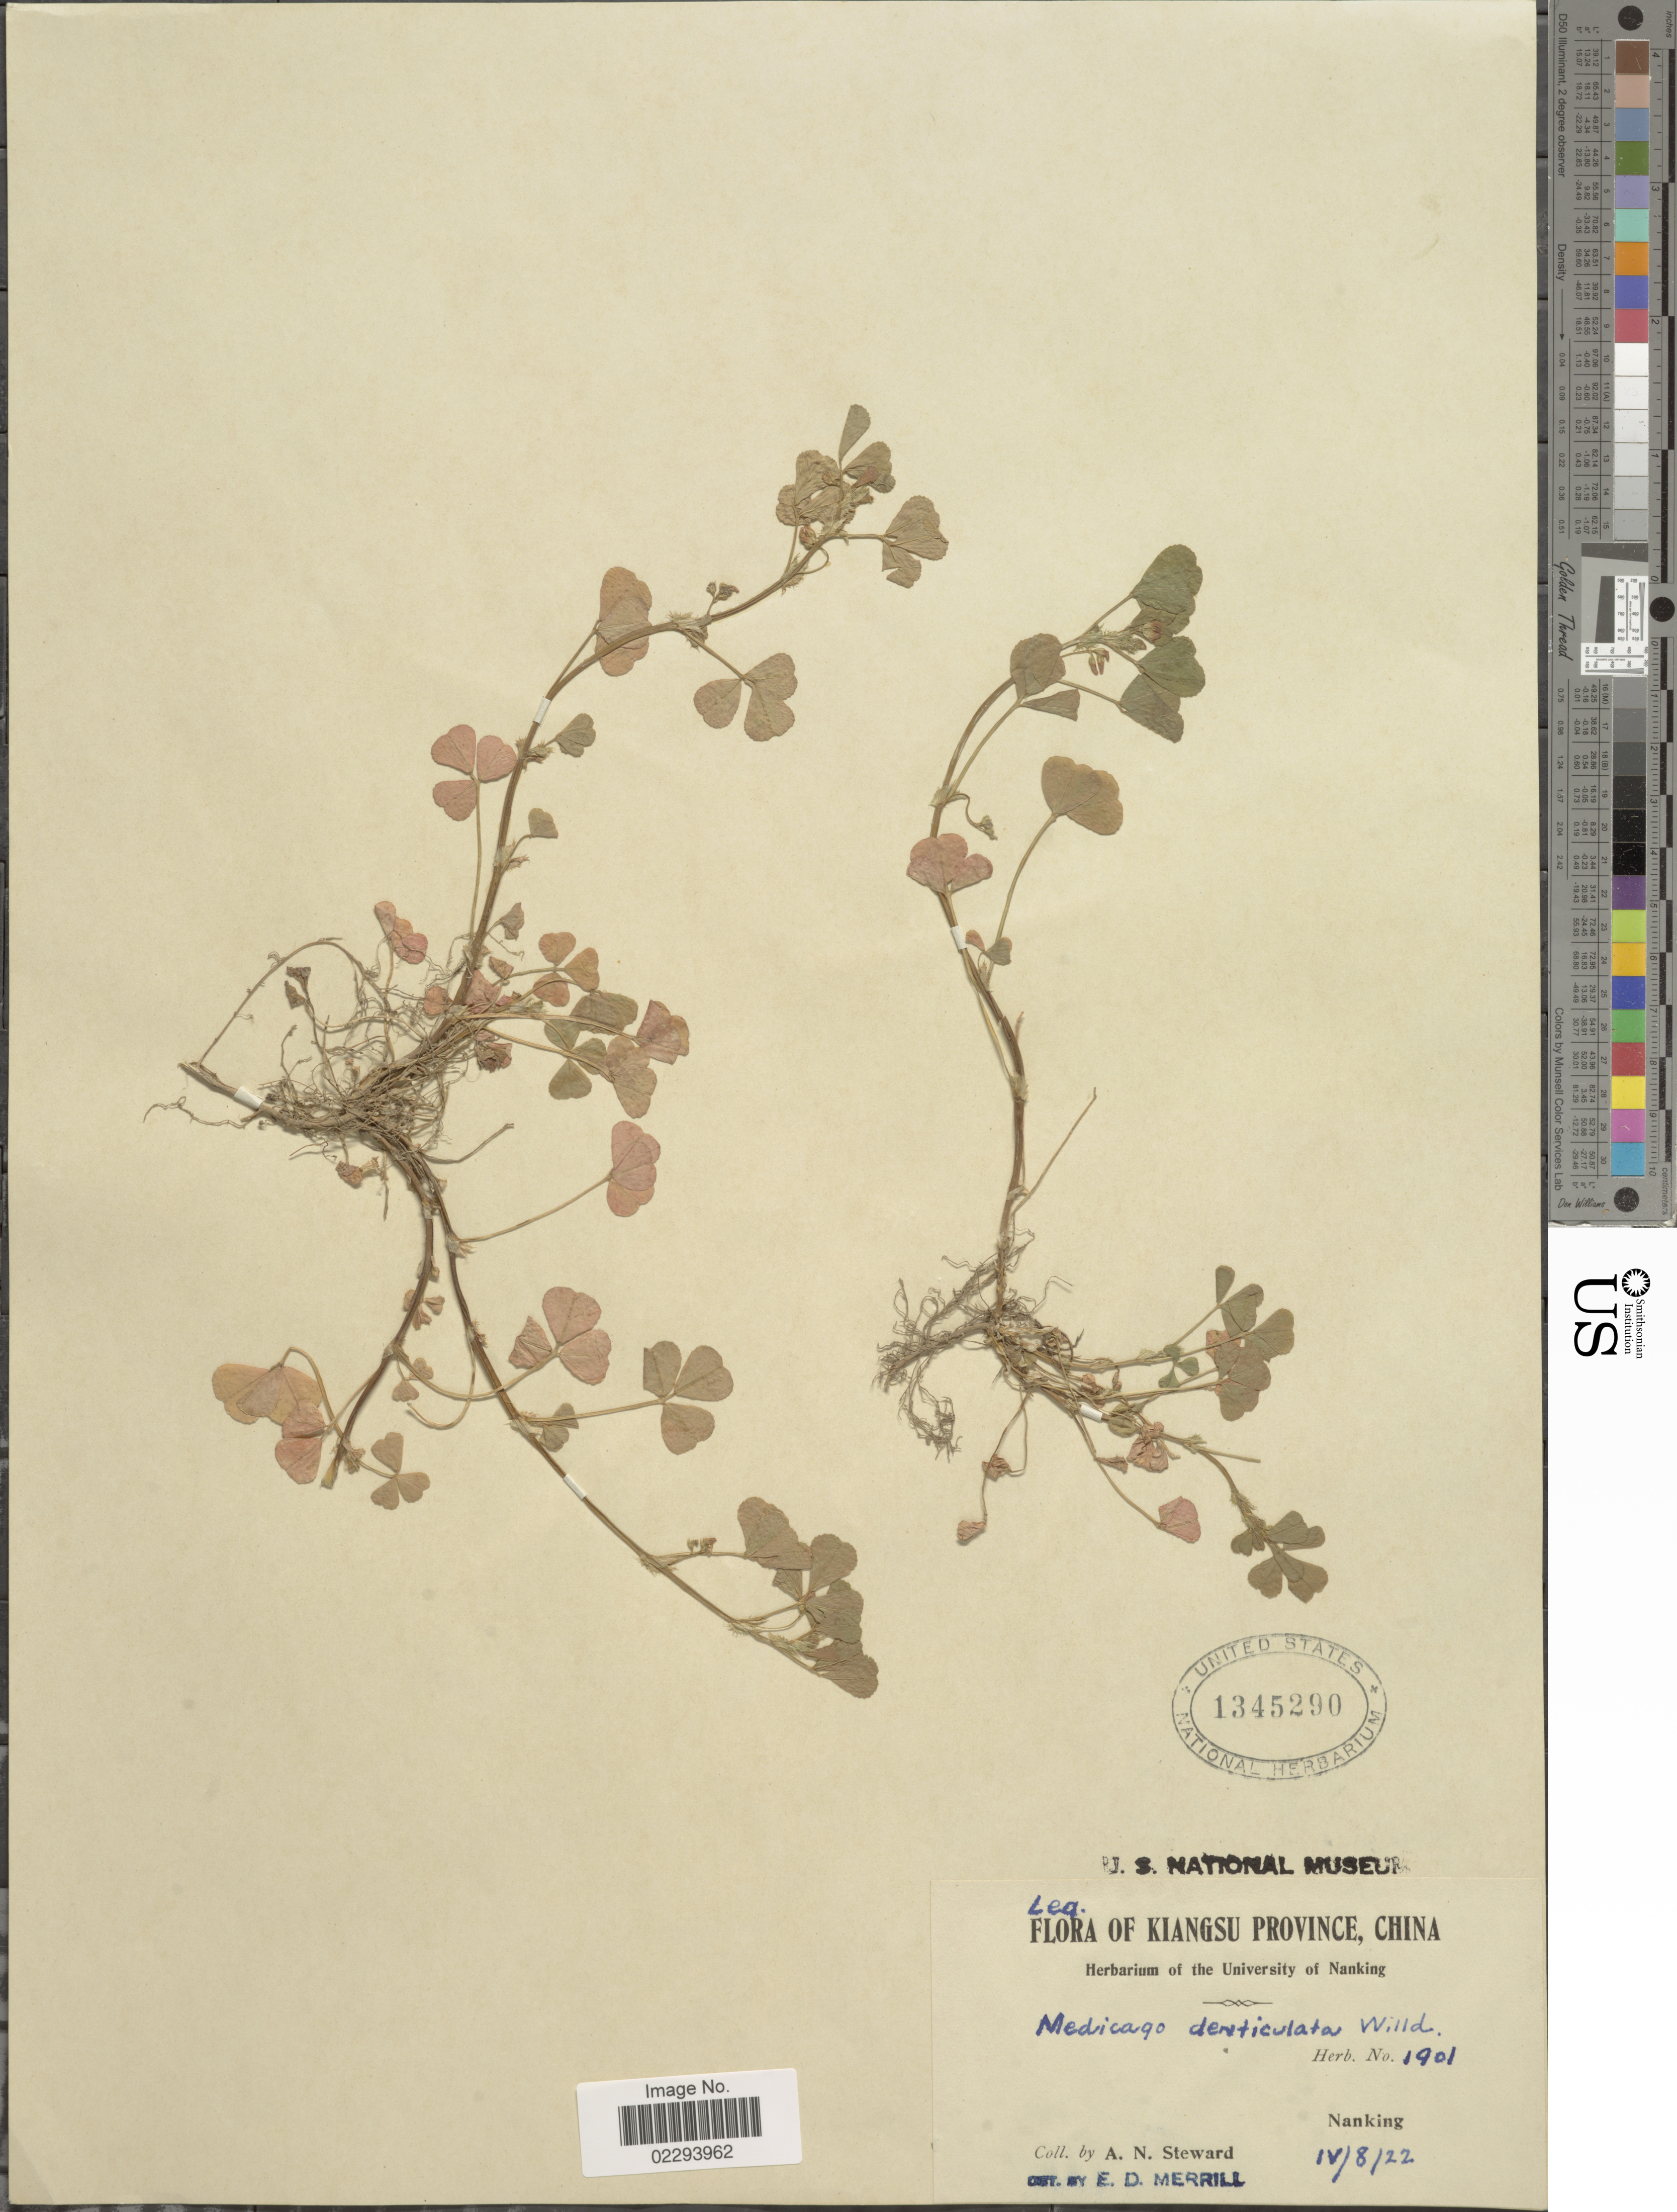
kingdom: Plantae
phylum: Tracheophyta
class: Magnoliopsida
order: Fabales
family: Fabaceae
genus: Medicago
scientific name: Medicago denticulata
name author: Willd.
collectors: A. N. Steward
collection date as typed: Transcribed d/m/y: 8/4/22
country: China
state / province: Jiangsu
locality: Kiangsu Province, China. Nanking.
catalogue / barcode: US 1345290